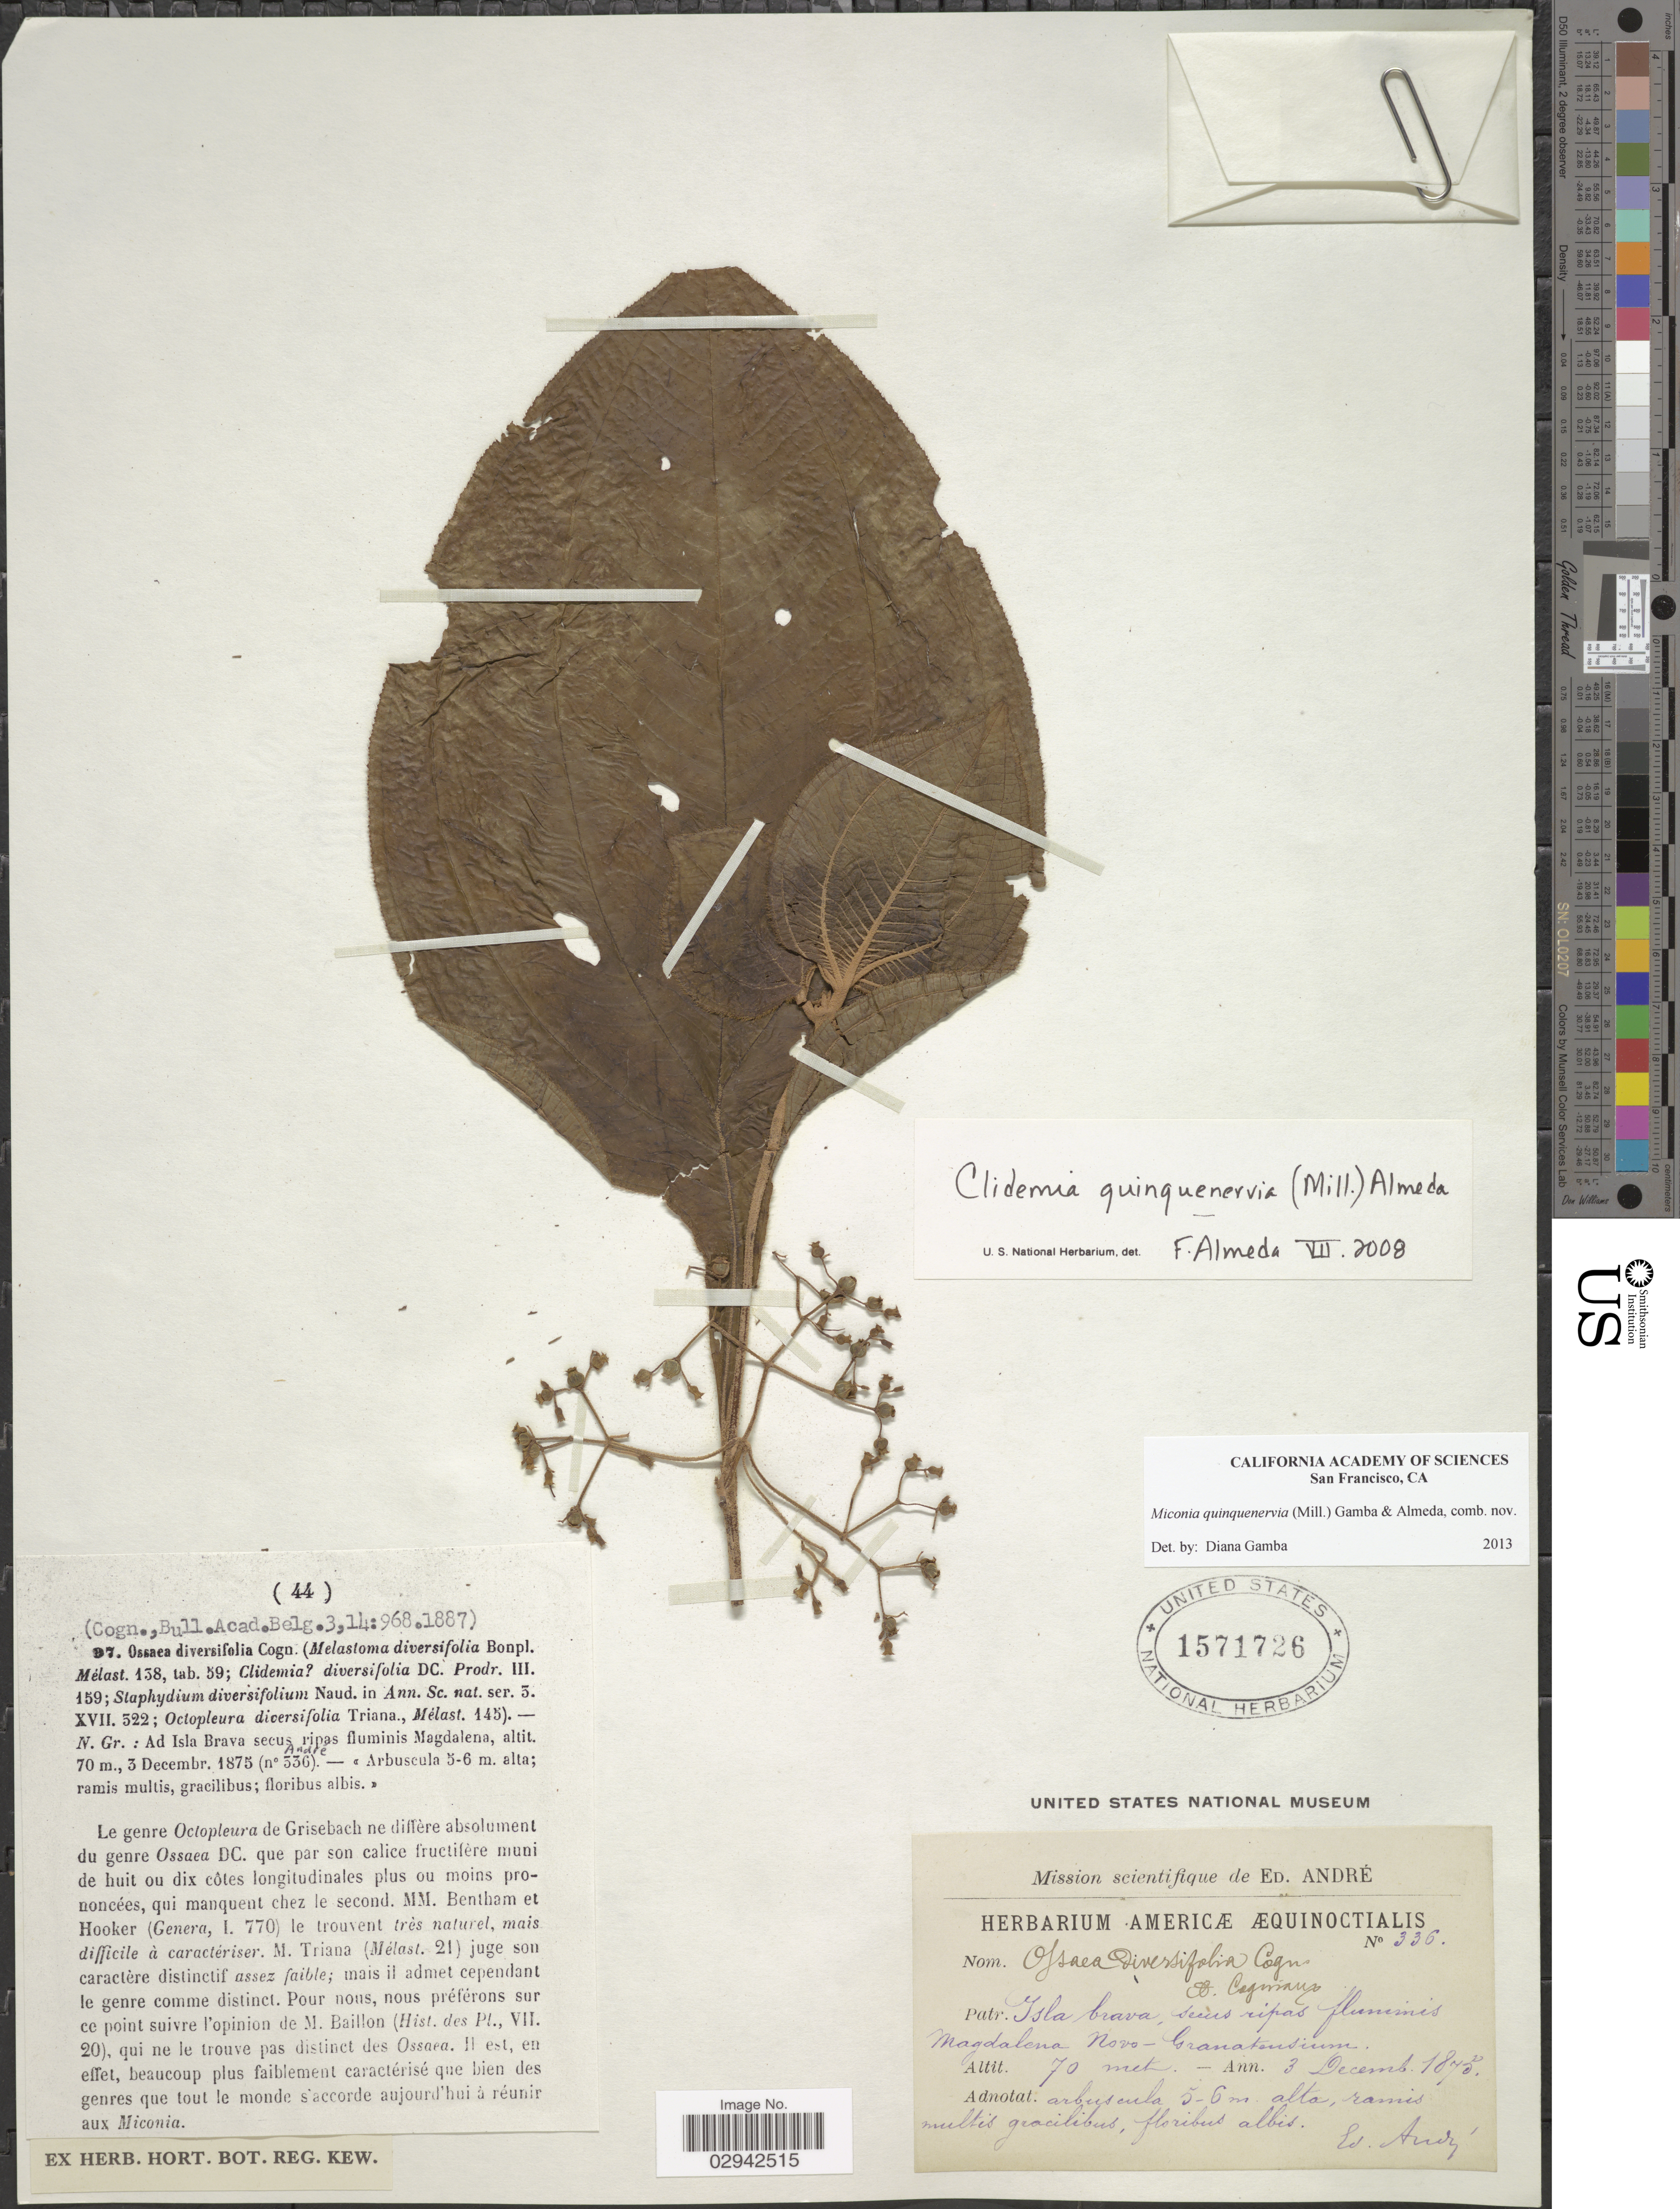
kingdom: Plantae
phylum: Tracheophyta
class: Magnoliopsida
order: Myrtales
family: Melastomataceae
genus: Miconia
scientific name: Miconia quinquenervia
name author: (Mill.) Gamba & Almeda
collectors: E. Andre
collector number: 336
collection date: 1875-12-03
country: Colombia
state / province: Atlántico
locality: Isla brava, secus ripas flumimis, Magdalena Novo - Granatensium.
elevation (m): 70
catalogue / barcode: US 1571726